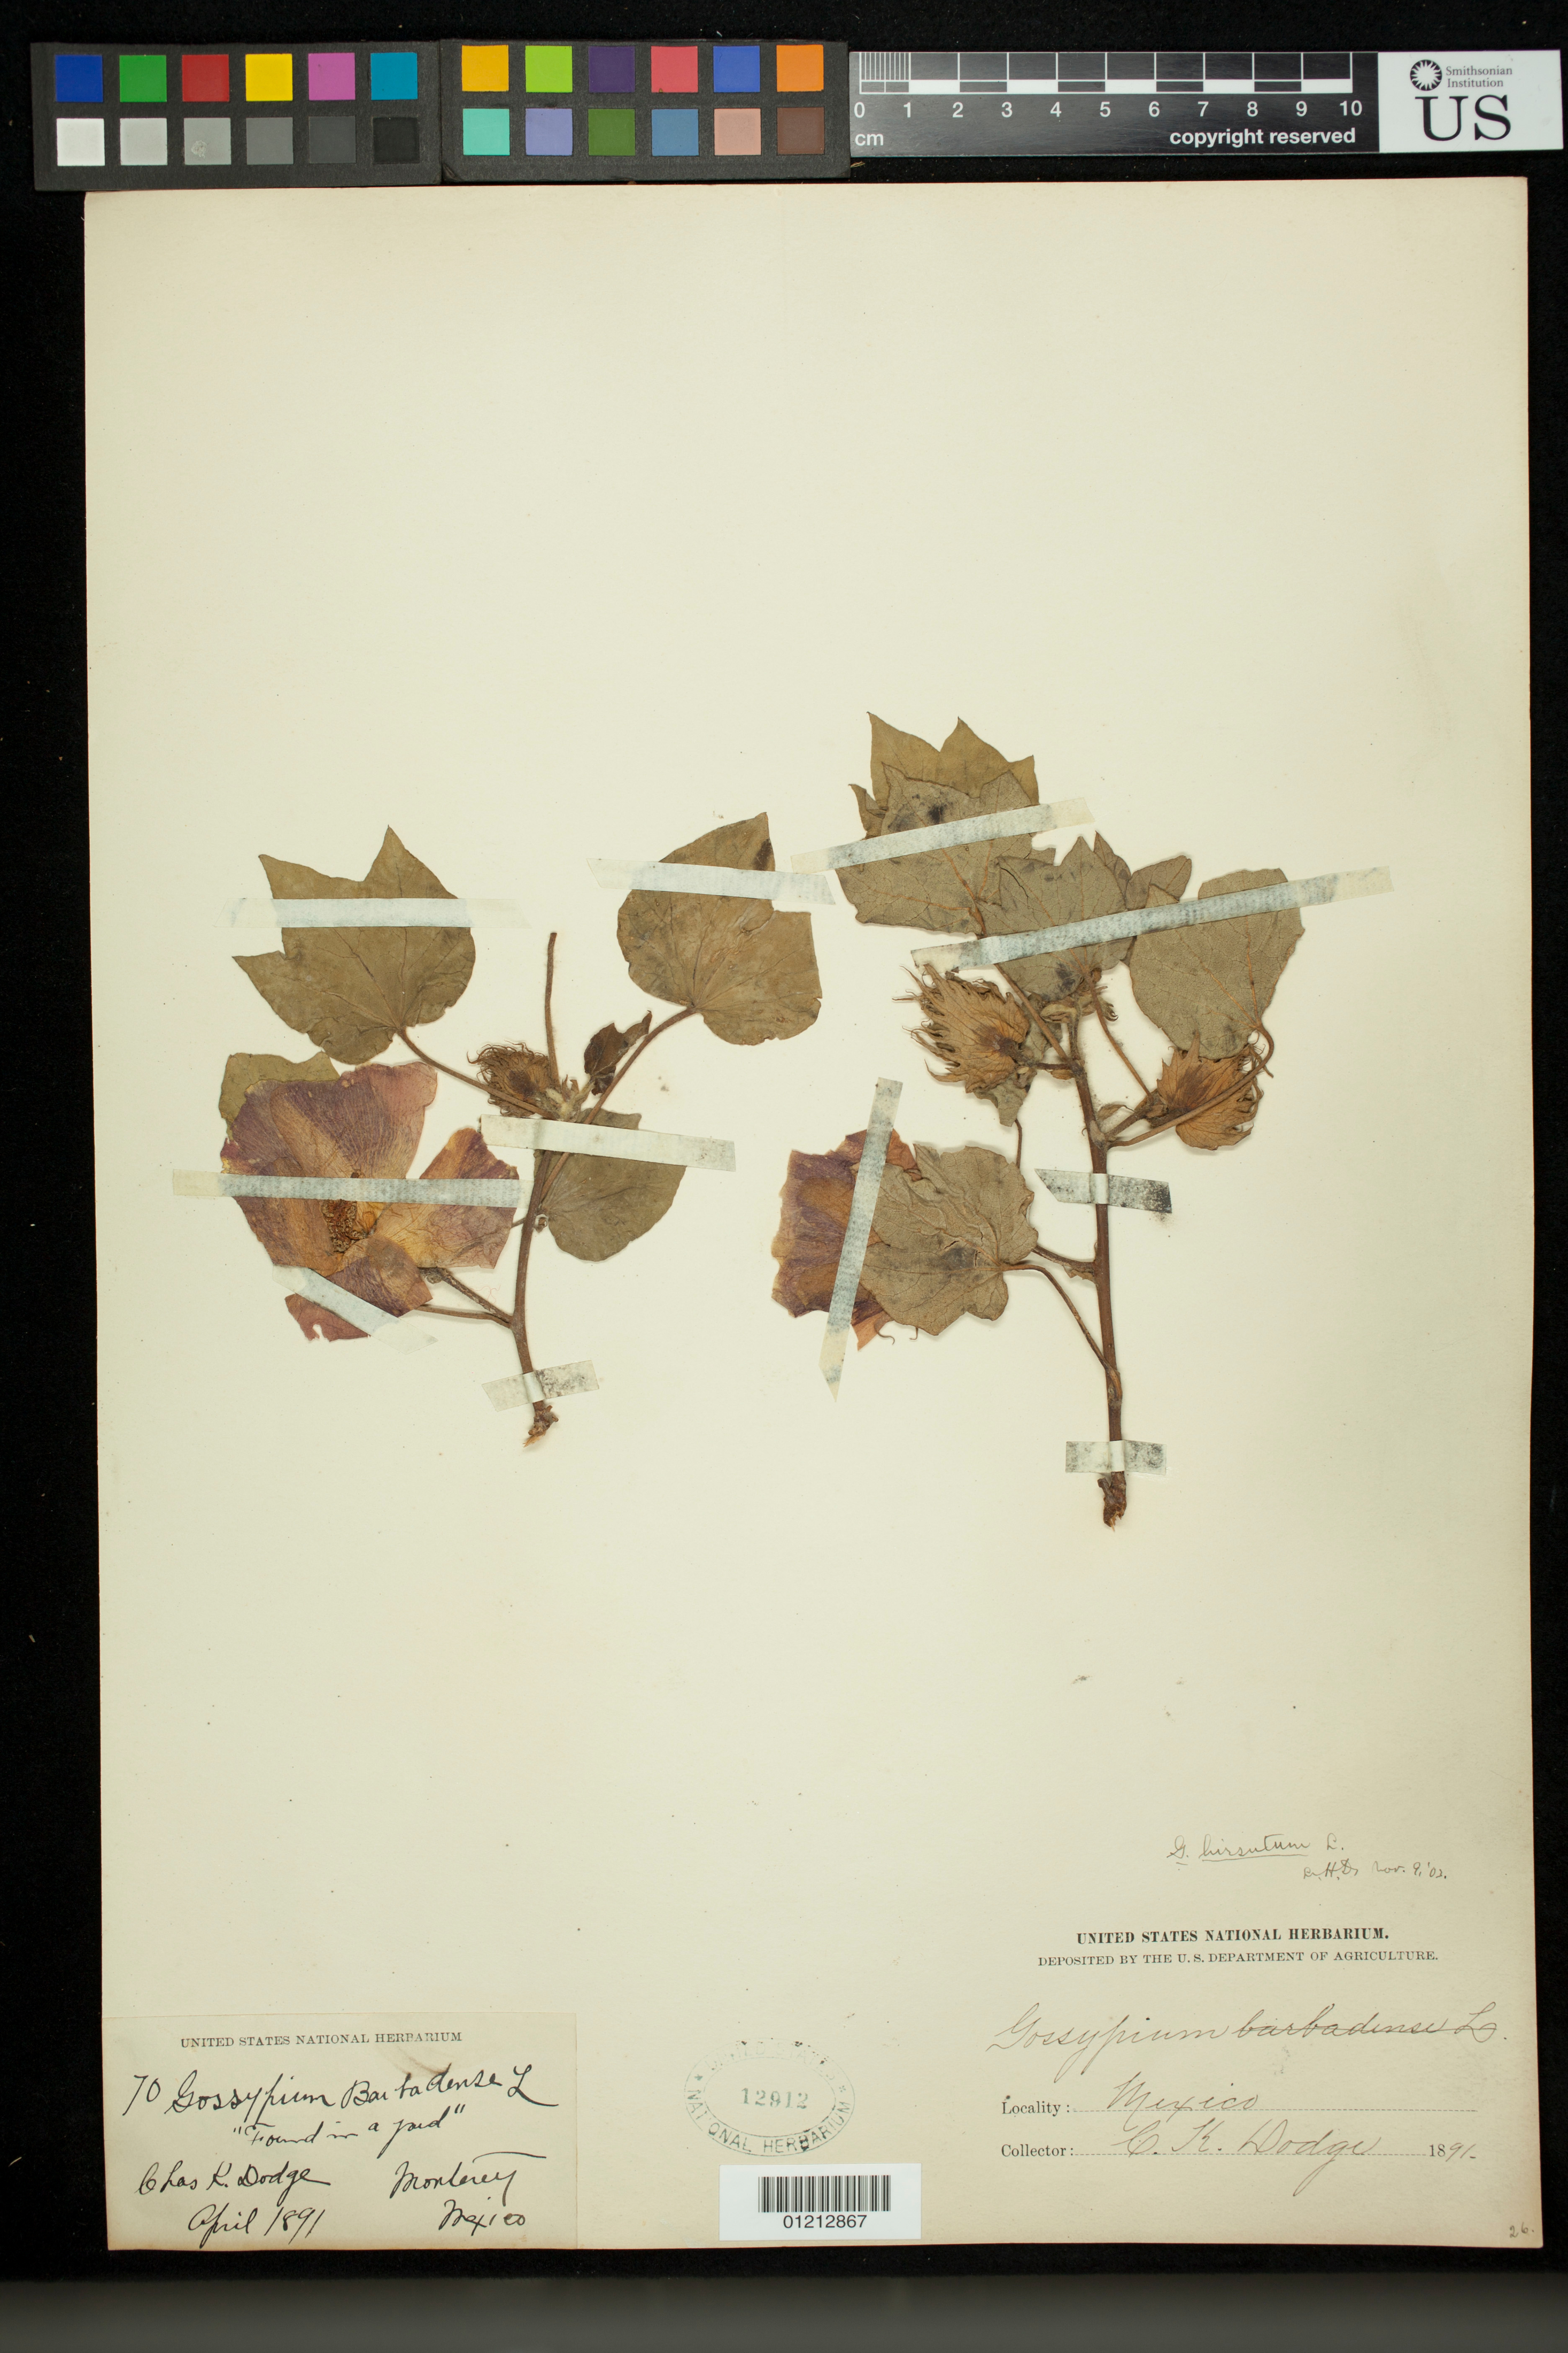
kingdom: Plantae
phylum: Tracheophyta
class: Magnoliopsida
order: Malvales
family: Malvaceae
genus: Gossypium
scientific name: Gossypium hirsutum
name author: L.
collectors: C. K. Dodge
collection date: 1891-04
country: Mexico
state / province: Nuevo Leon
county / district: Monterrey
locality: Found in a yard, Monterrey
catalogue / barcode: US 12912